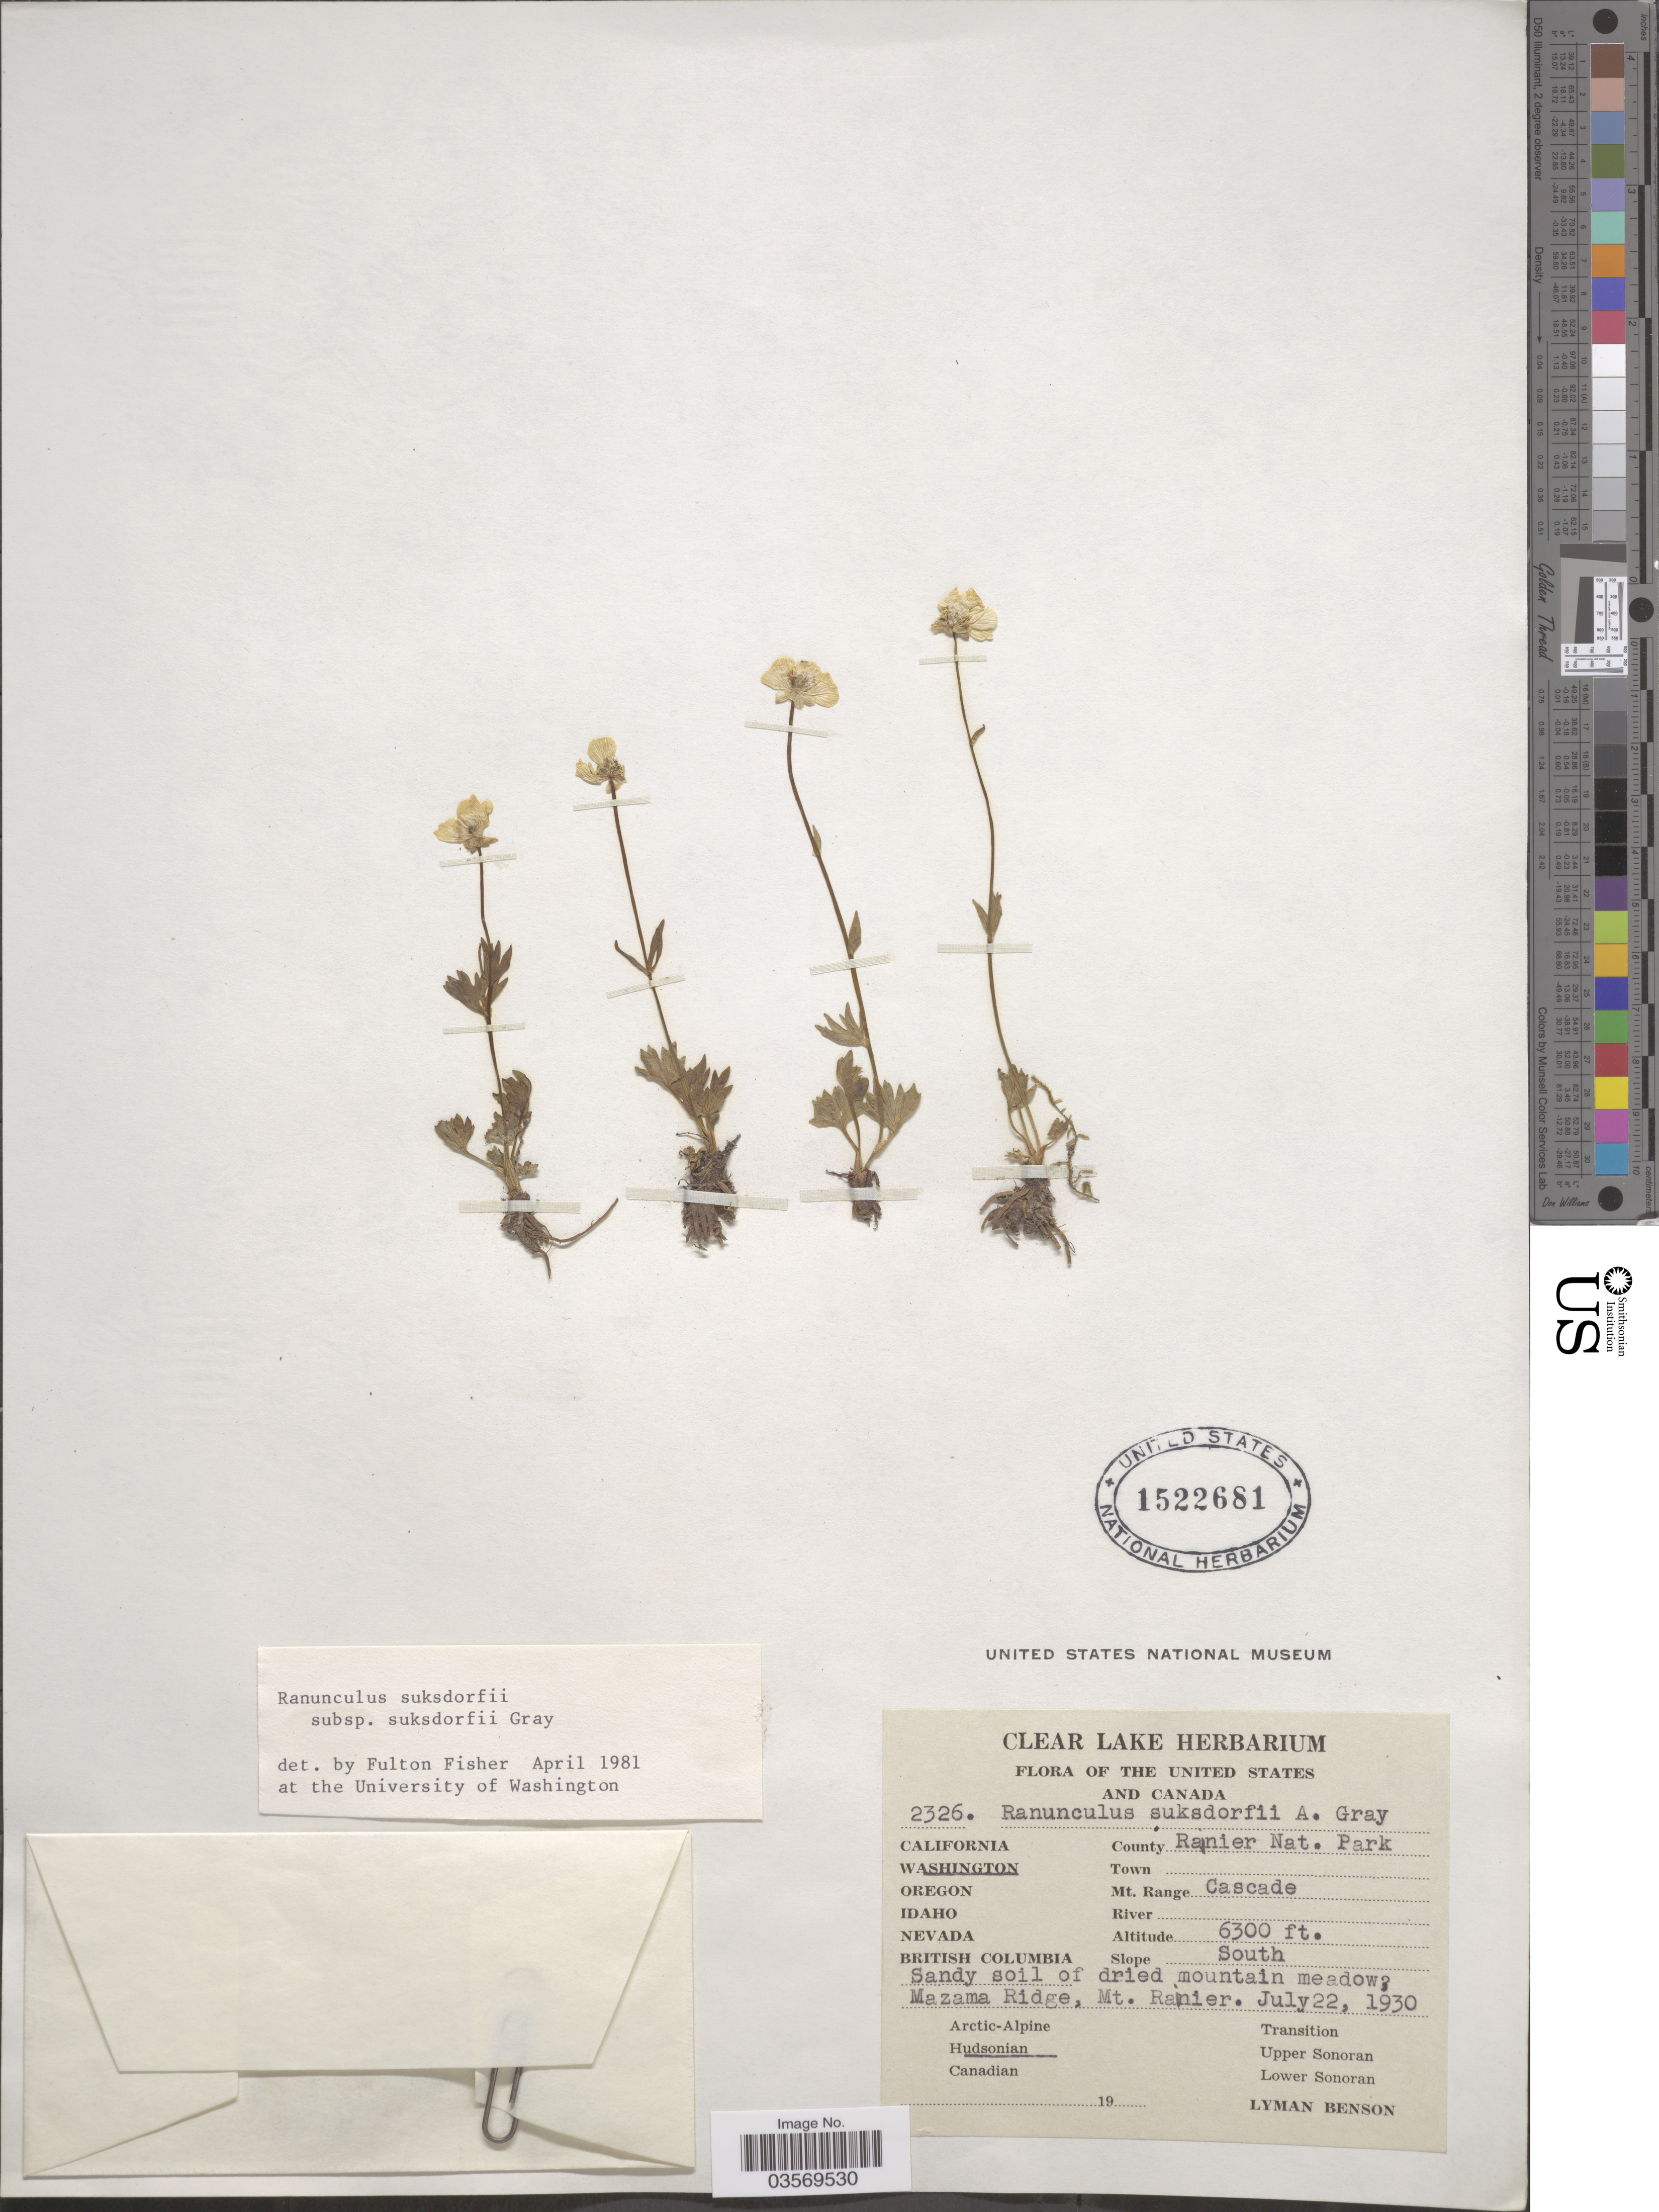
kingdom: Plantae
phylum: Tracheophyta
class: Magnoliopsida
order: Ranunculales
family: Ranunculaceae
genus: Ranunculus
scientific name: Ranunculus suksdorfii var. suksdorfii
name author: A. Gray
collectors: L. D. Benson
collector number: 2326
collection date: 1930-07-22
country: United States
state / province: Washington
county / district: Lewis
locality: Rainier Nat. Park. Mt. Range Cascade. Slope South. Mazama Ridge, Mt. Rainier. Hudsonian.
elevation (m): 1920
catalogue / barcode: US 1522681